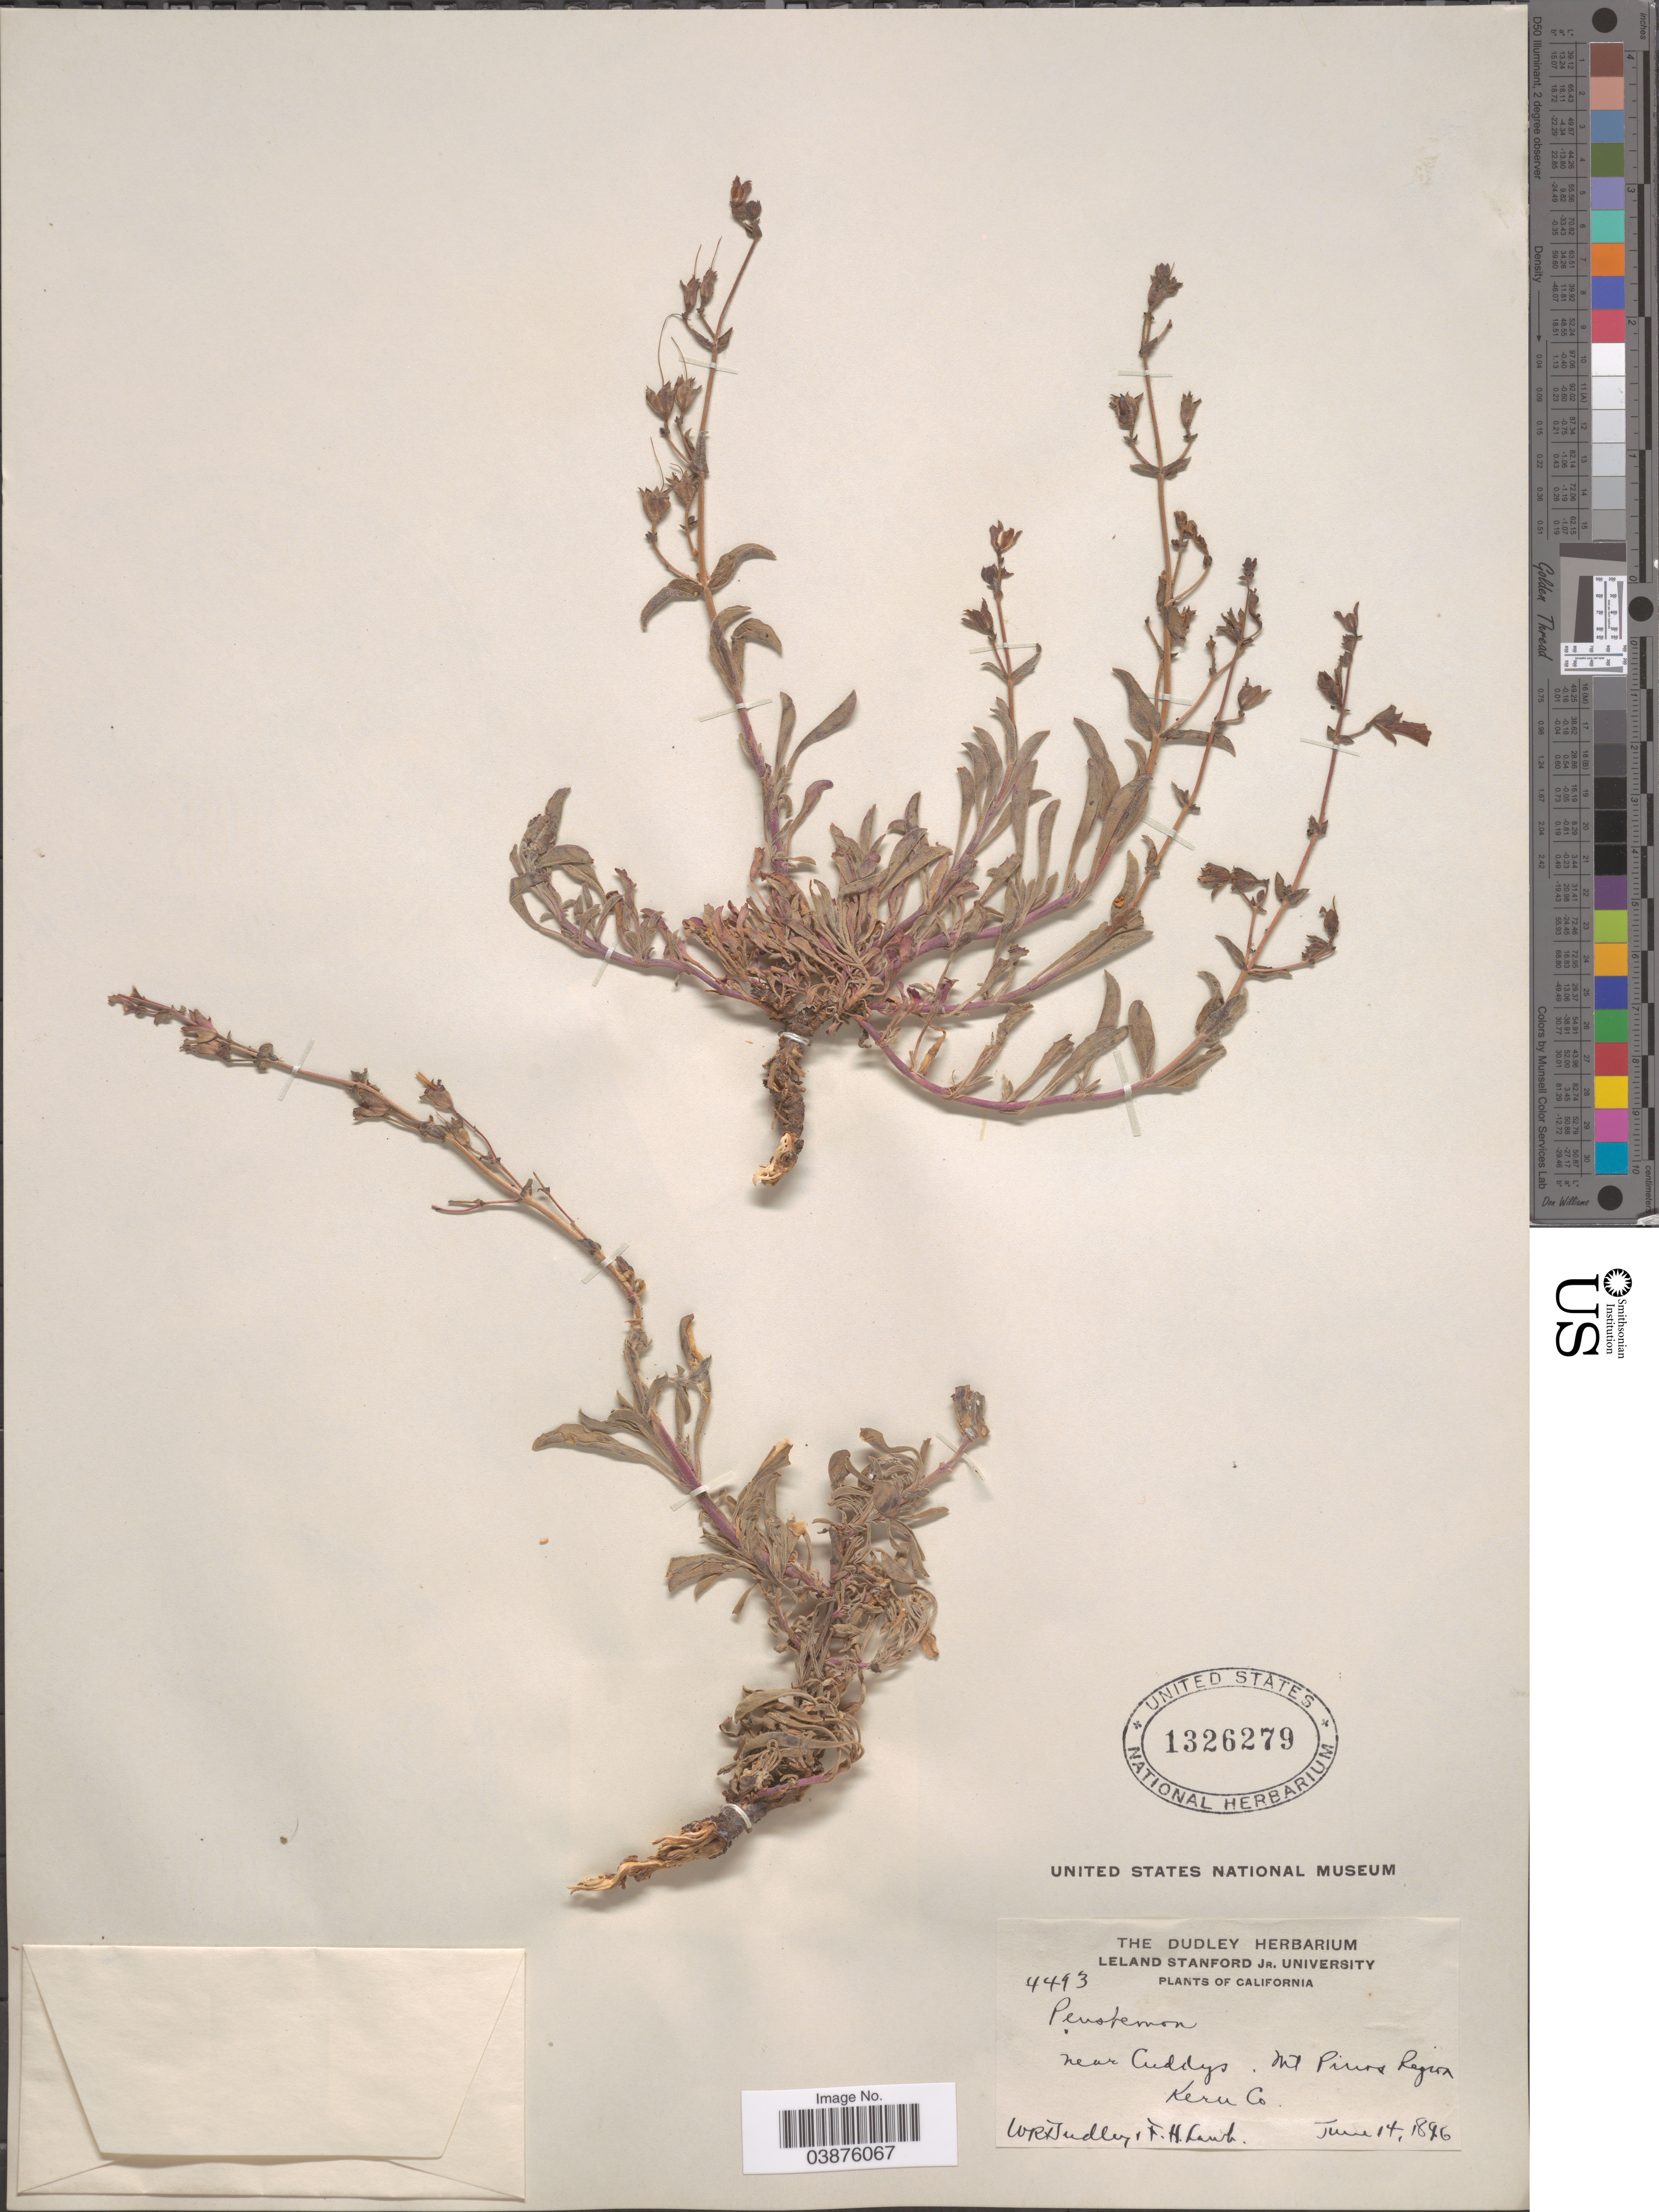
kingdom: Plantae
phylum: Tracheophyta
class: Magnoliopsida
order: Lamiales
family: Plantaginaceae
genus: Penstemon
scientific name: Penstemon laetus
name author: A. Gray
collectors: W. Dudley & F. H. Lamb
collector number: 4493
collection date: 1896-06-14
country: United States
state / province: California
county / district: Kern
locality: Near Cuddys, Mt. Pinos Region Kern Co.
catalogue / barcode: US 1326279